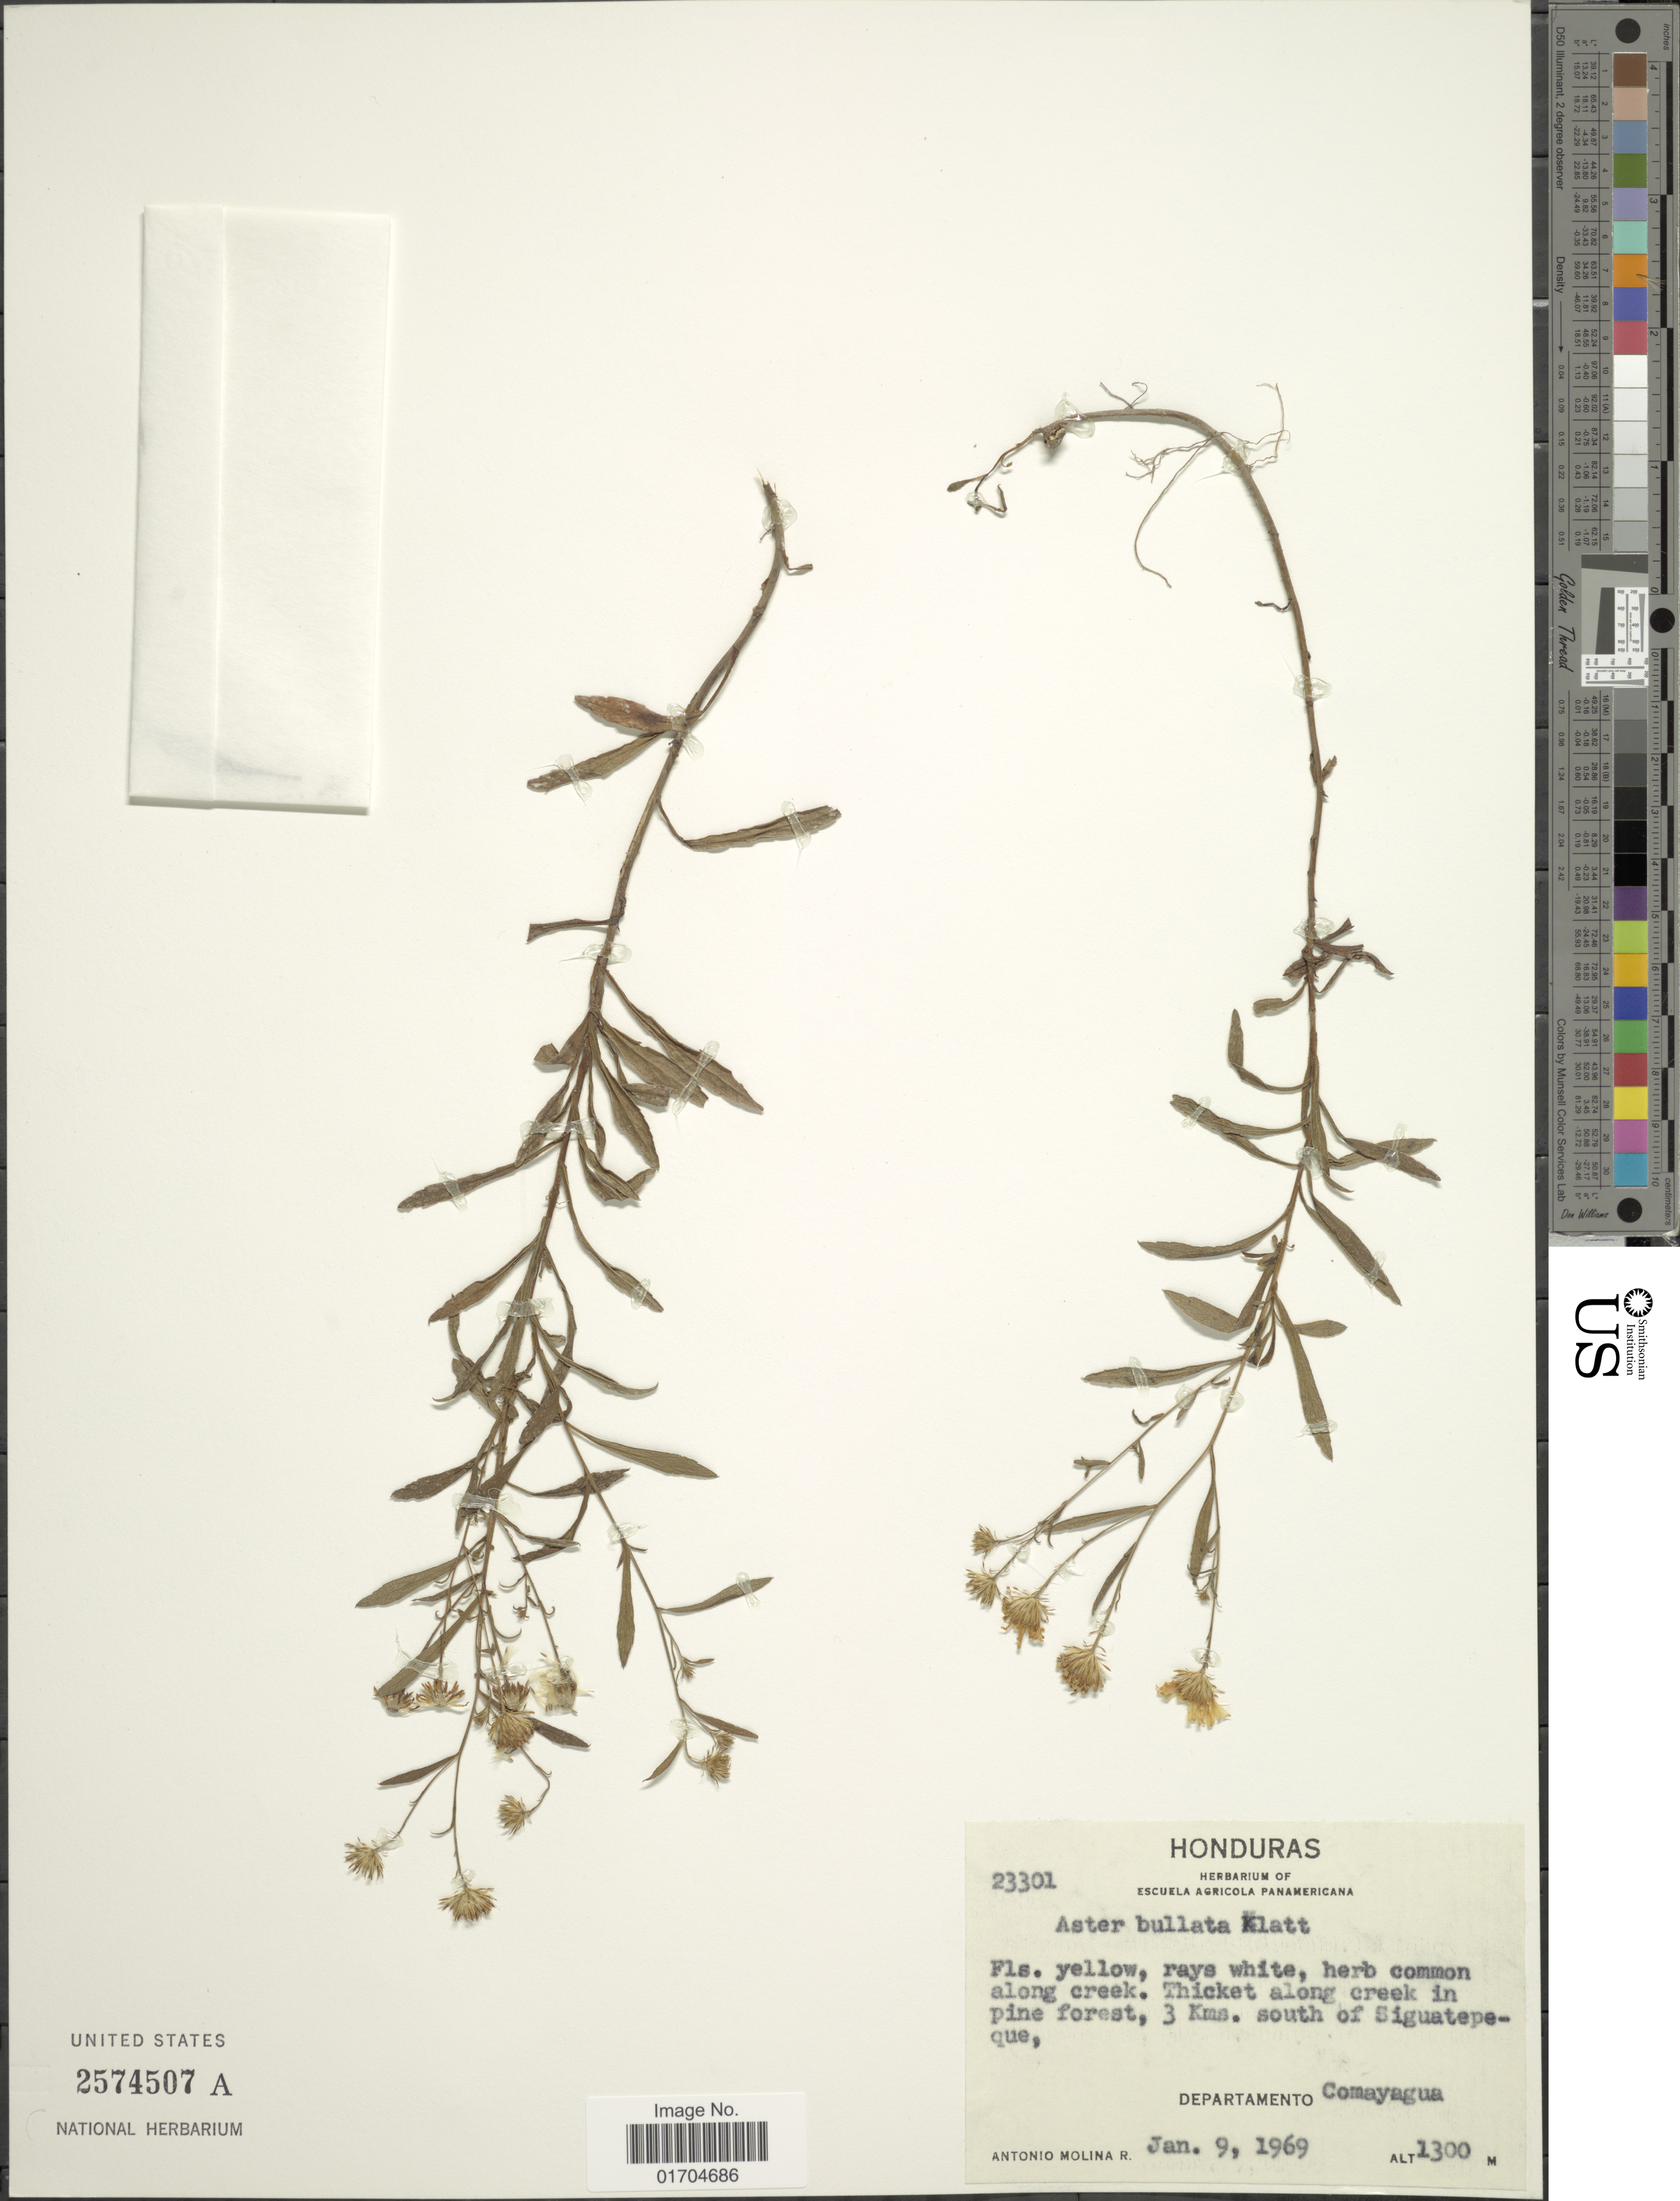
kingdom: Plantae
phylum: Tracheophyta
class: Magnoliopsida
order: Asterales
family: Asteraceae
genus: Symphyotrichum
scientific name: Symphyotrichum bullatum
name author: (Klatt) G.L. Nesom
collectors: A. Molina R.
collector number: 23301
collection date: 1969-01-09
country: Honduras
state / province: Comayagua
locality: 3 Kms. south of Siguatepeque, Departamento Comayagua.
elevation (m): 1300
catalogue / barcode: US 2574507A